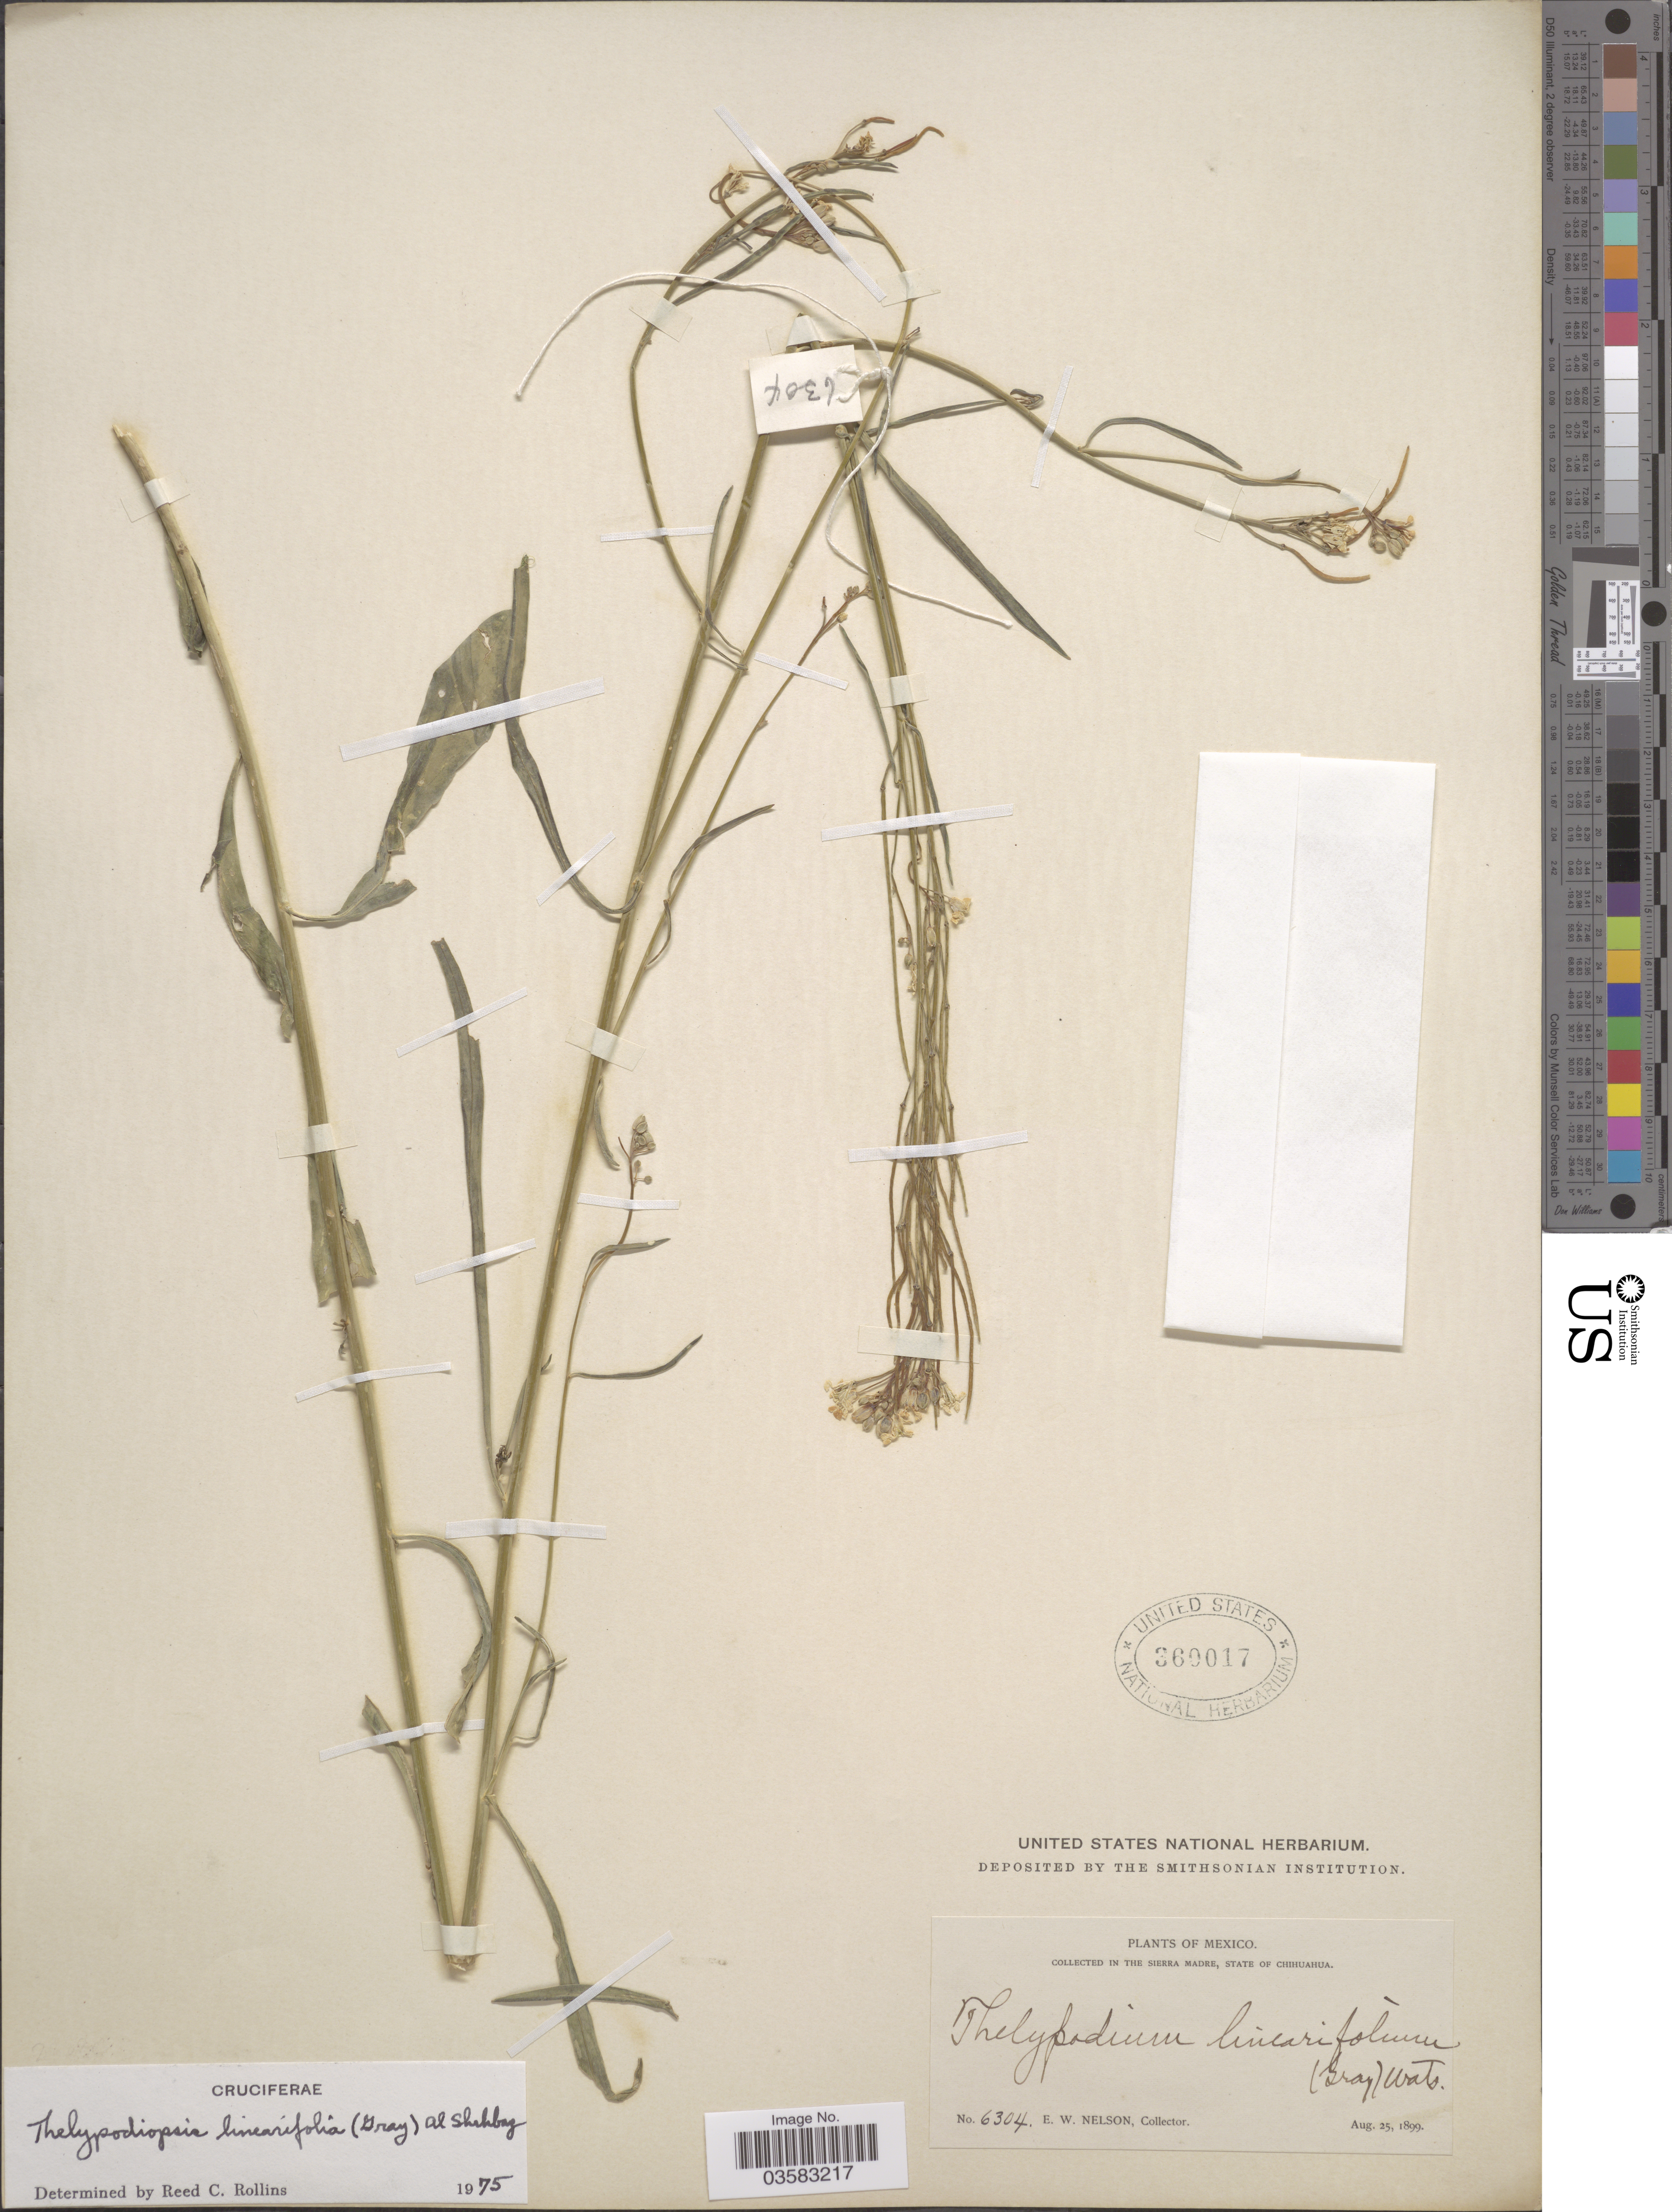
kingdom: Plantae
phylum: Tracheophyta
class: Magnoliopsida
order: Brassicales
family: Brassicaceae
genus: Sisymbrium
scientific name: Sisymbrium linearifolium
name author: (A. Gray) Payson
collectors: E. W. Nelson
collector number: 6304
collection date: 1899-08-25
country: Mexico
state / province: Chihuahua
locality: In the Sierra Madre.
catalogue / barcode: US 360017